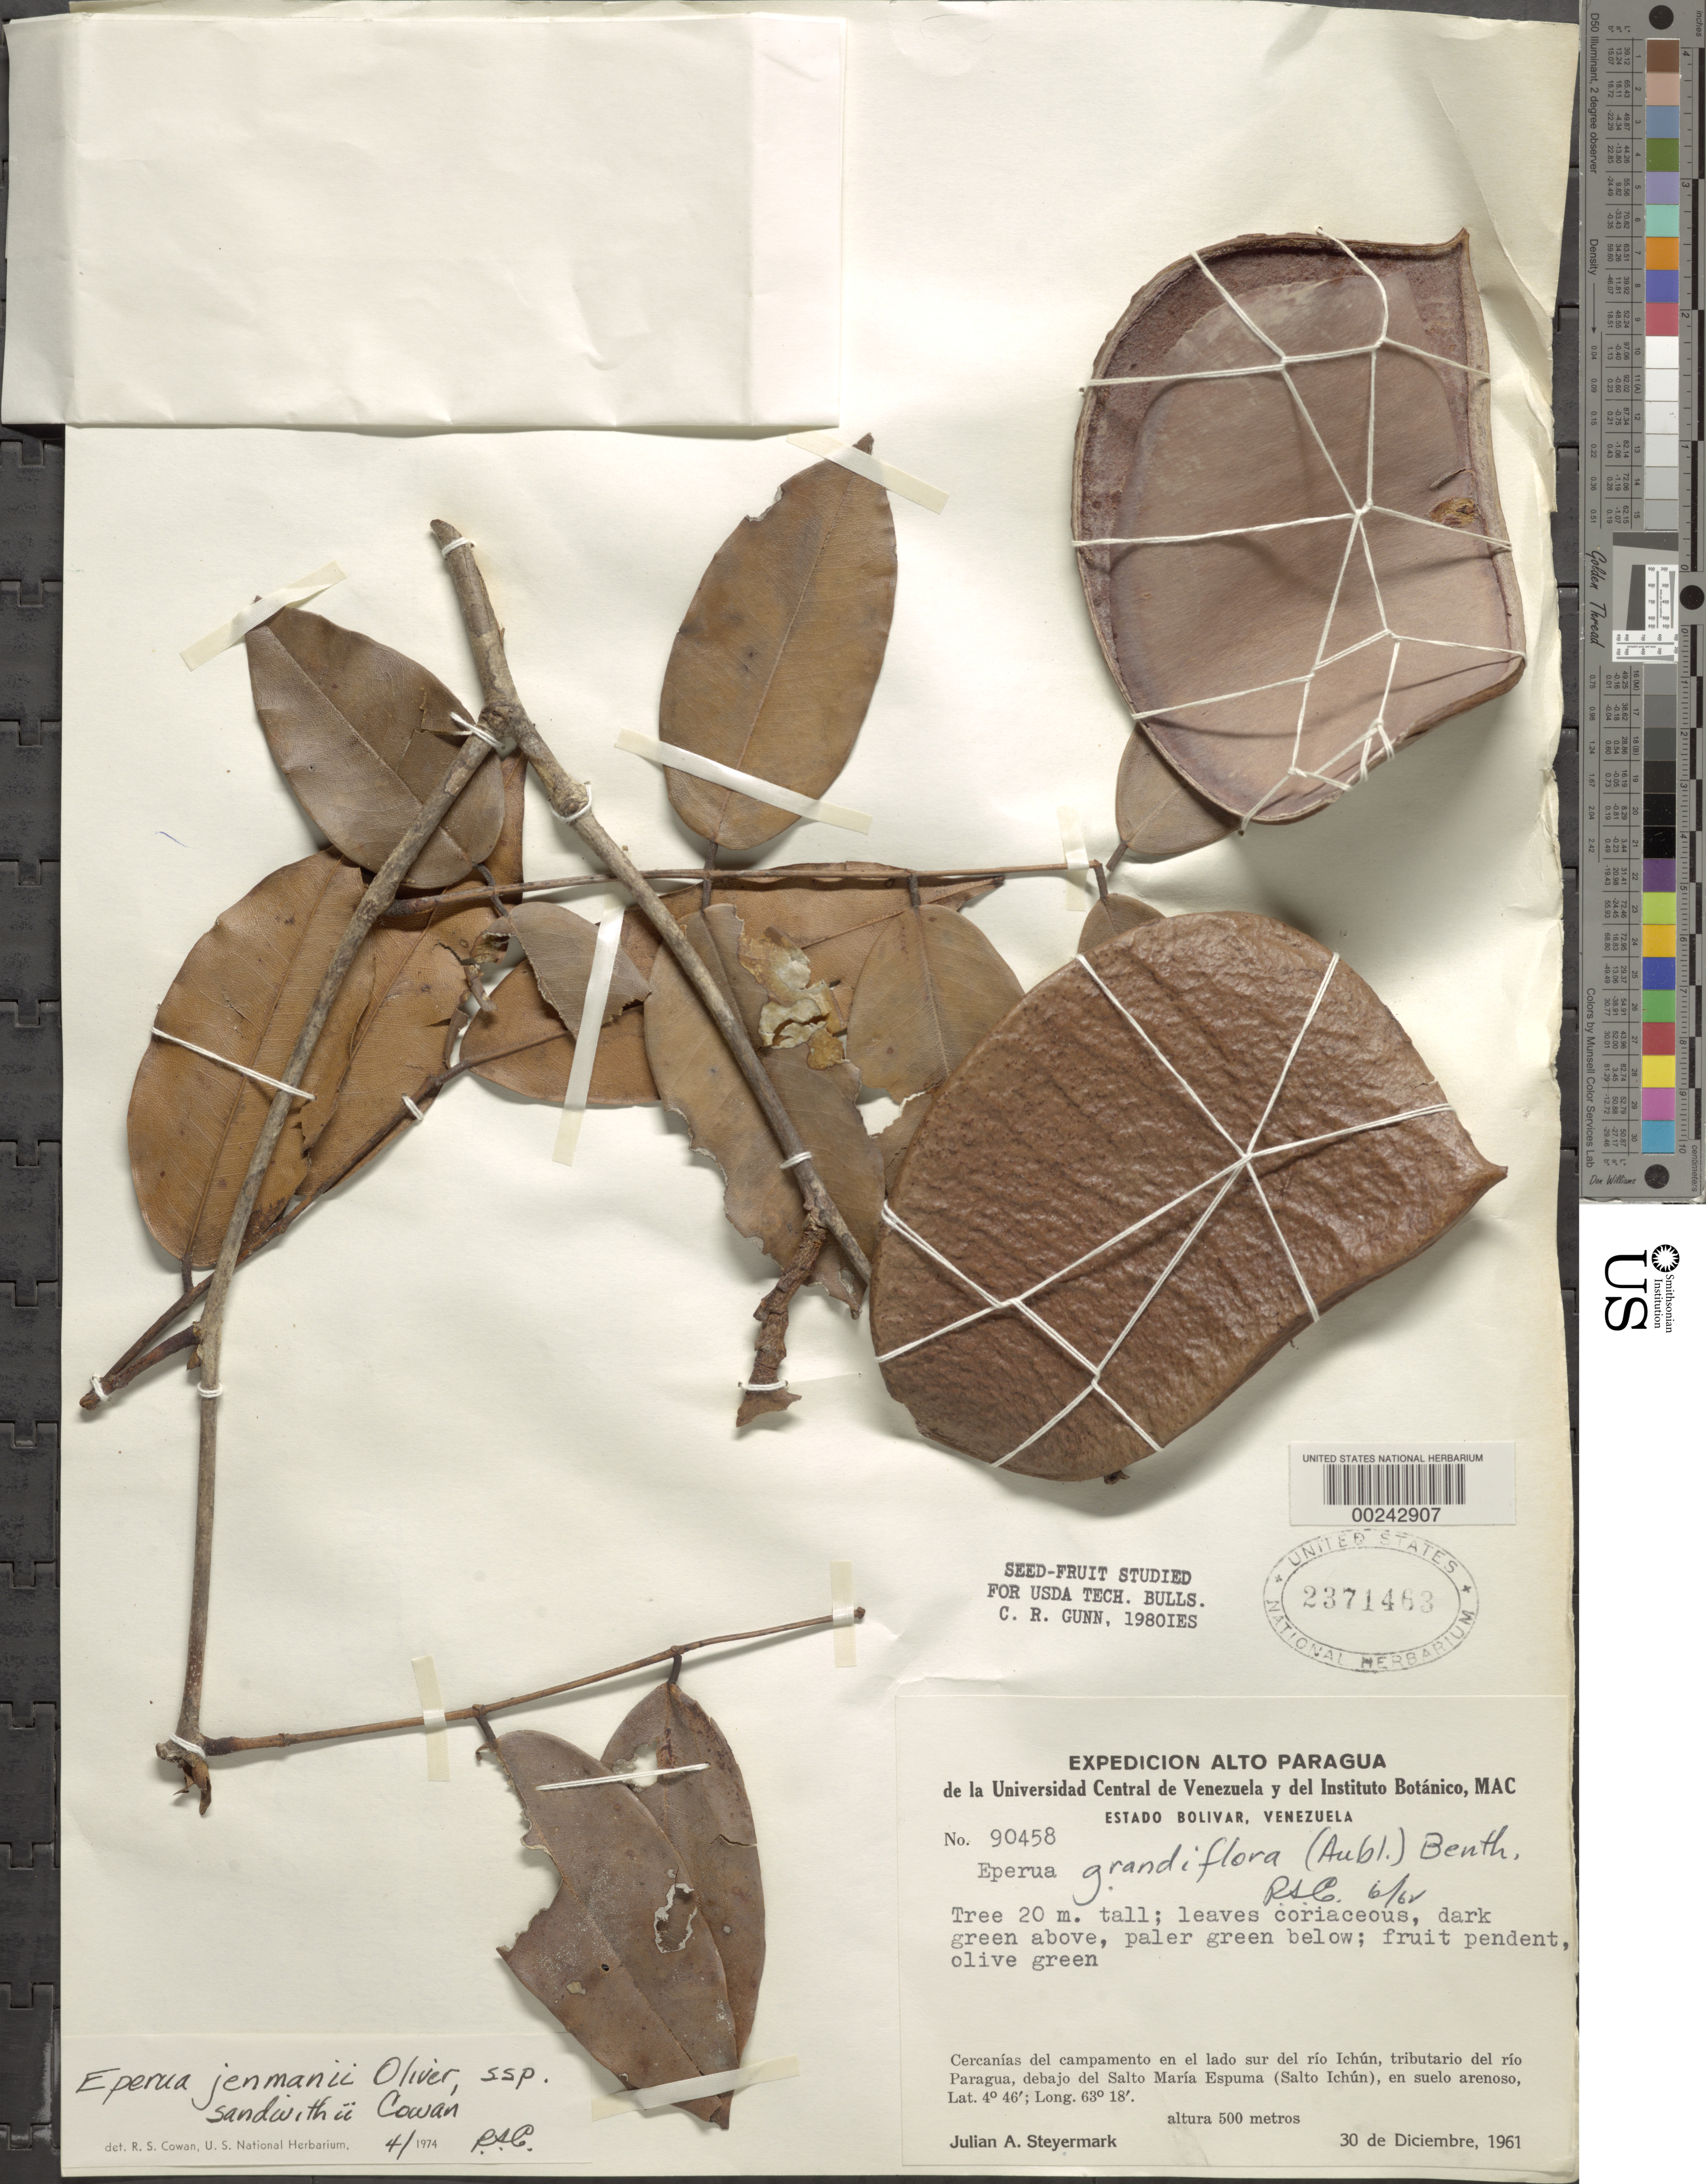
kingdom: Plantae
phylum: Tracheophyta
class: Magnoliopsida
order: Fabales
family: Fabaceae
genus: Eperua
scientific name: Eperua jenmanii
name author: Oliv.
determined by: Fortes, E. A.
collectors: J. Steyermark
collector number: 90458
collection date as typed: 30 Dec 1961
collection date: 1961-12-30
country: Venezuela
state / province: Bolivar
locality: Vicinity of the camp on the s side of rio ichun, tributary of rio paragua below salto maria espuma (salto ichun)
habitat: Loose sandy soil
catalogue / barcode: US 2371463